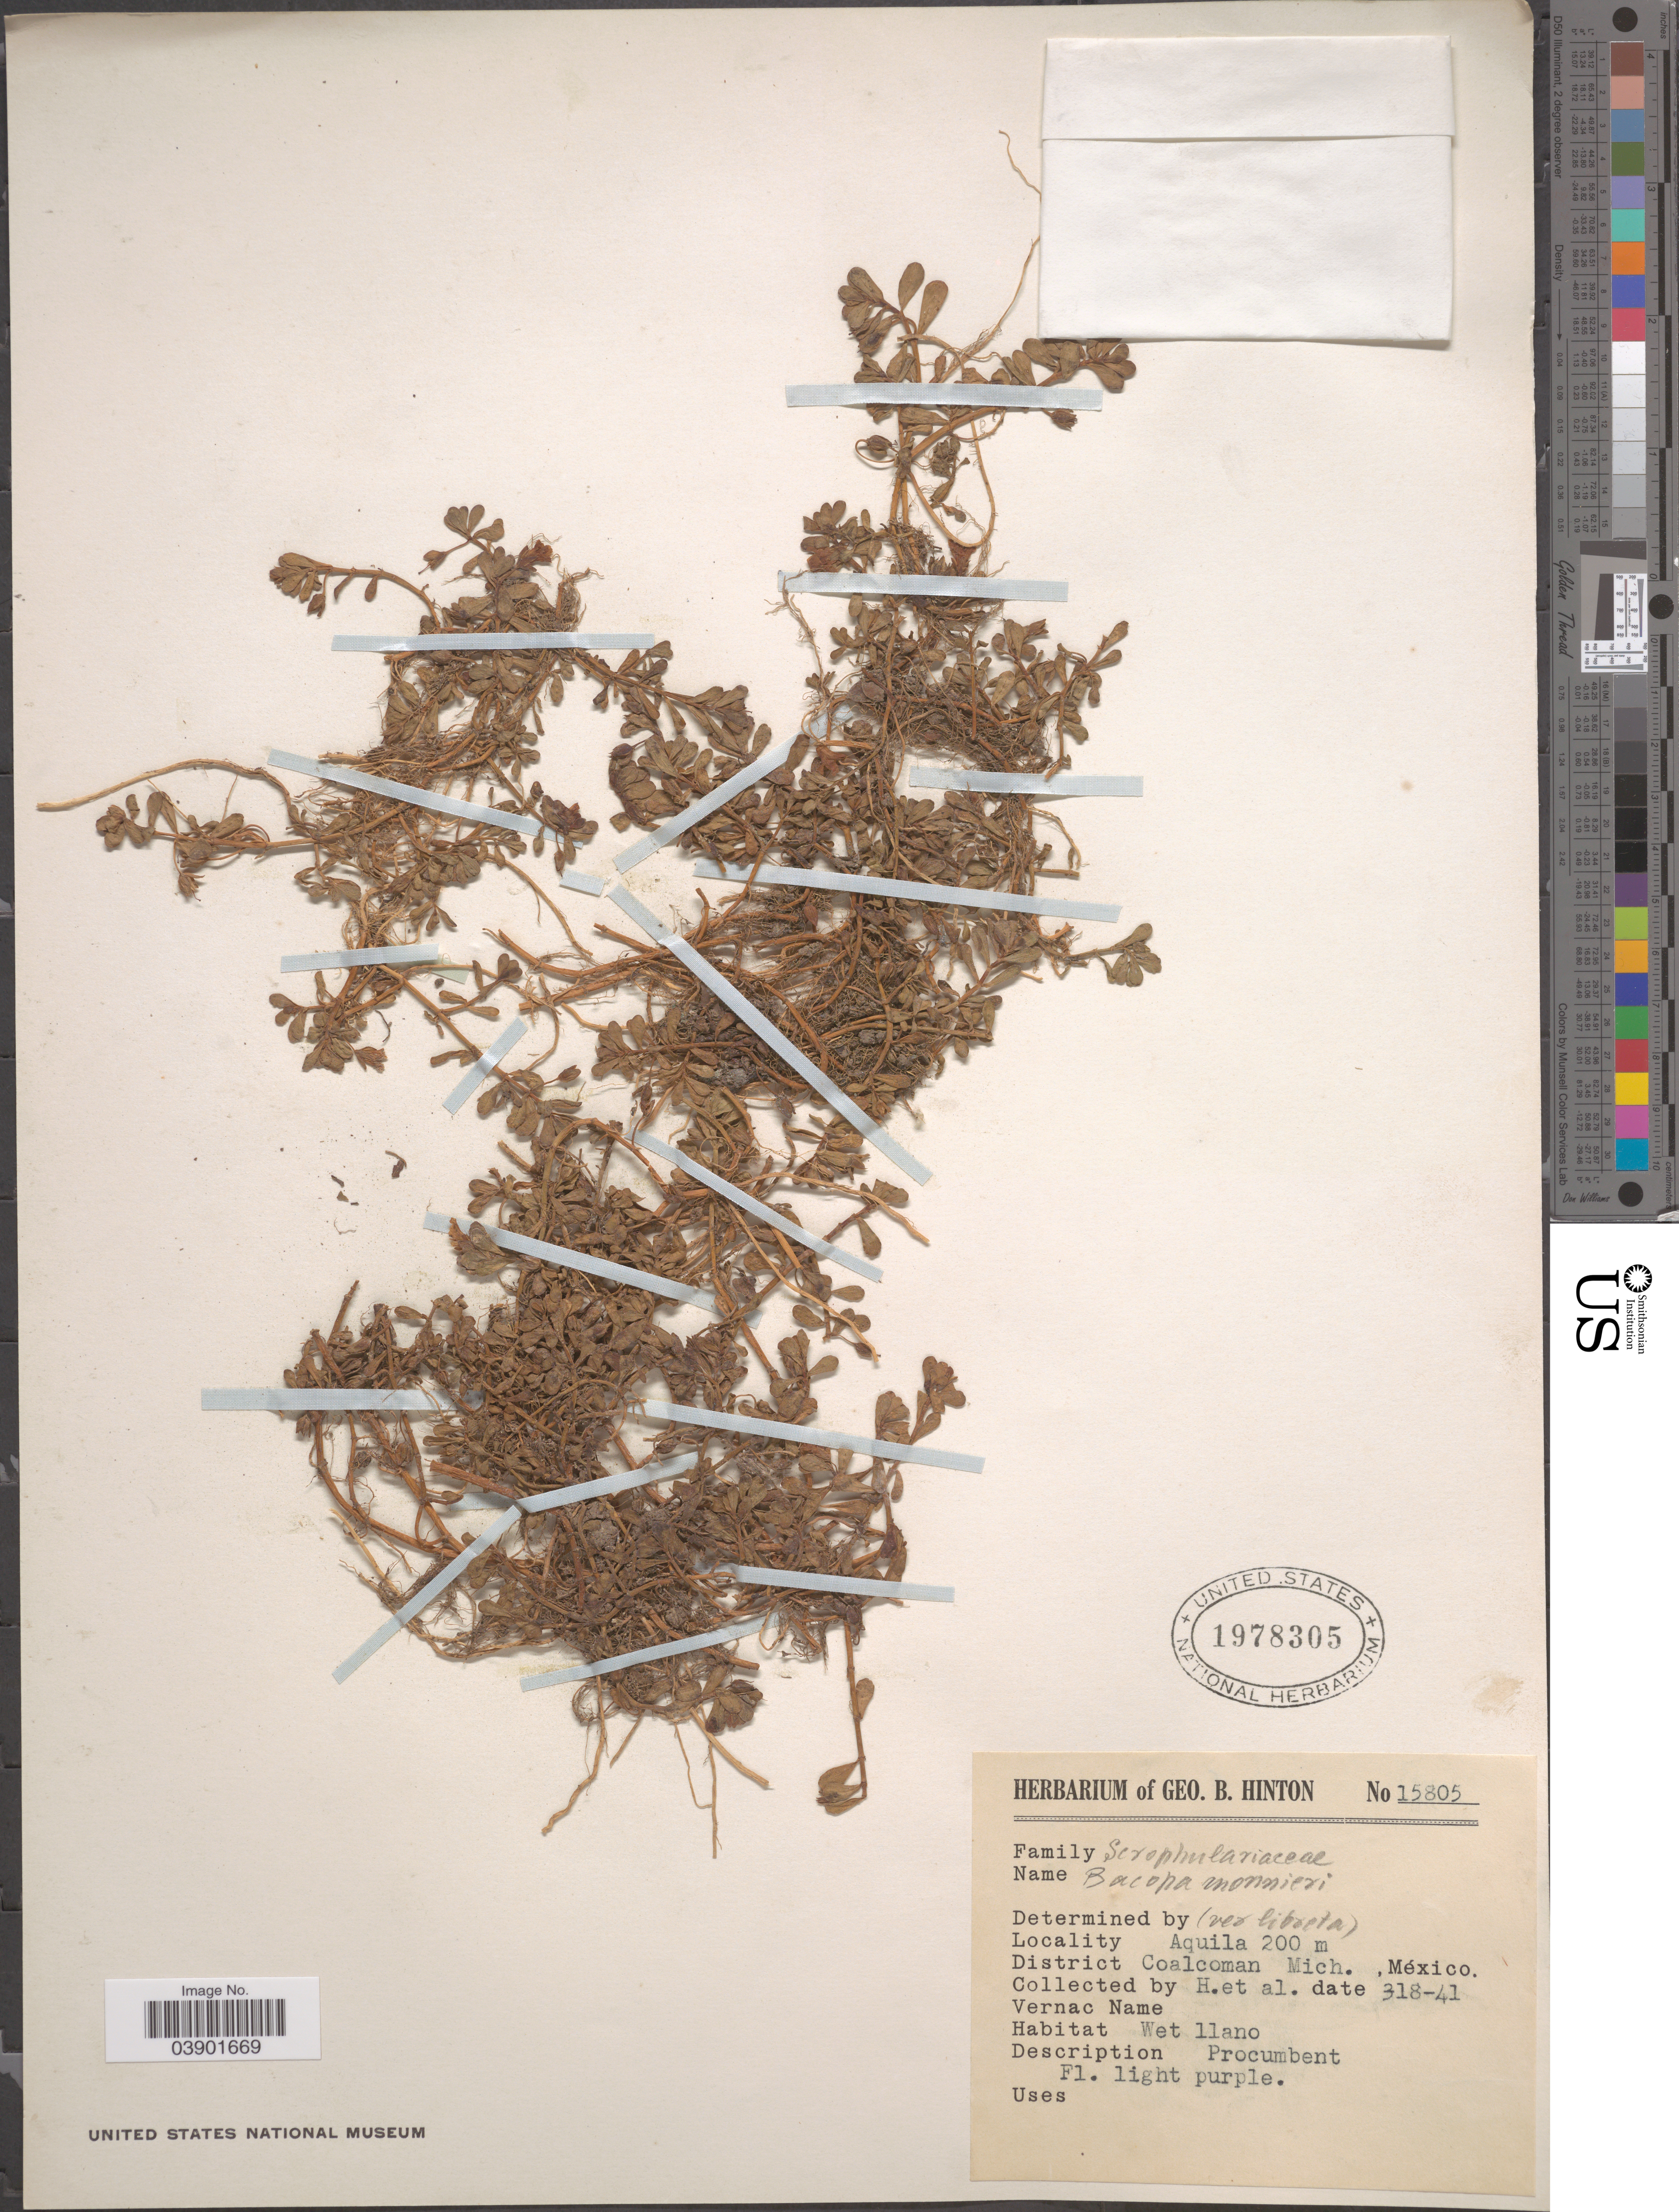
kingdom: Plantae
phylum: Tracheophyta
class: Magnoliopsida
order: Lamiales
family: Plantaginaceae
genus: Bacopa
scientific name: Bacopa monnieri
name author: (L.) Pennell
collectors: G. B. Hinton & et al.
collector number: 15805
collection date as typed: Transcribed d/m/y: 18/3/41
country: Mexico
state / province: Michoacán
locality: Aquila. District Coalcoman.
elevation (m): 200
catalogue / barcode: US 1978305